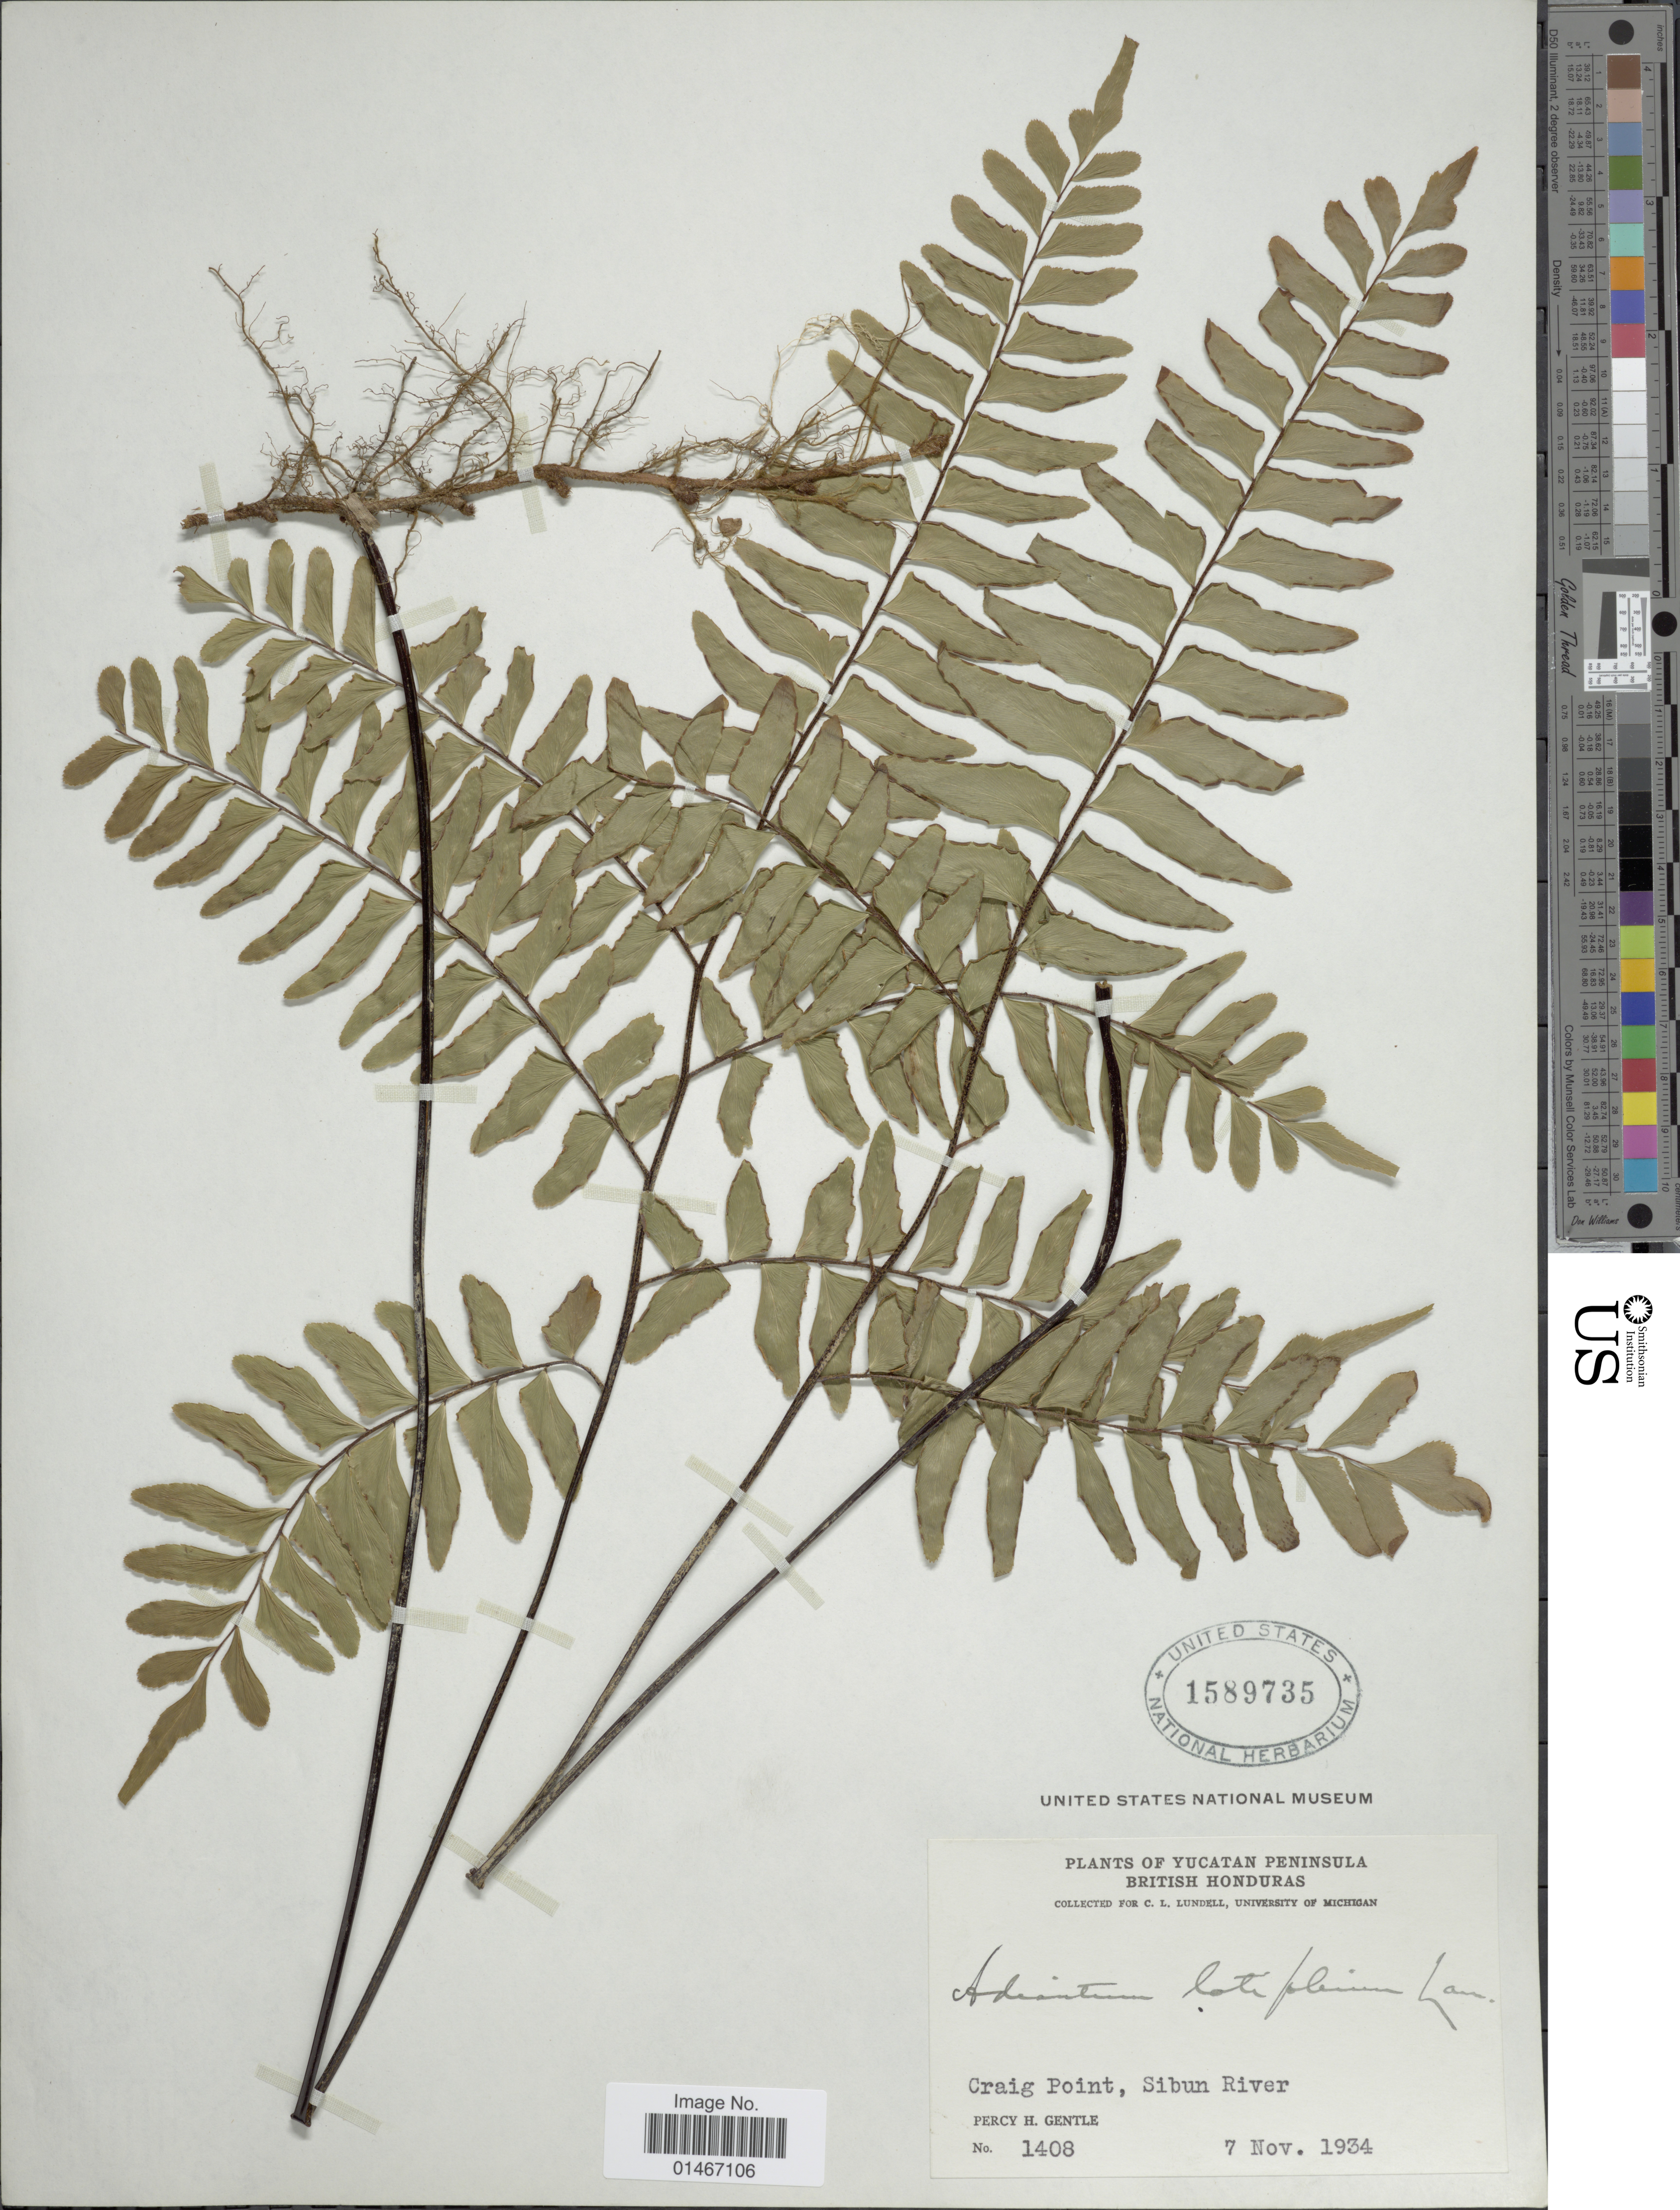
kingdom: Plantae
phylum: Tracheophyta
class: Polypodiopsida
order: Polypodiales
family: Pteridaceae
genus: Adiantum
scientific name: Adiantum latifolium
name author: Lam.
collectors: P. H. Gentle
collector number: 1408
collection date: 1934-11-07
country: Belize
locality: Yucatan Peninsula. British Honduras. Craig Point, Sibun River.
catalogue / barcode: US 1589735